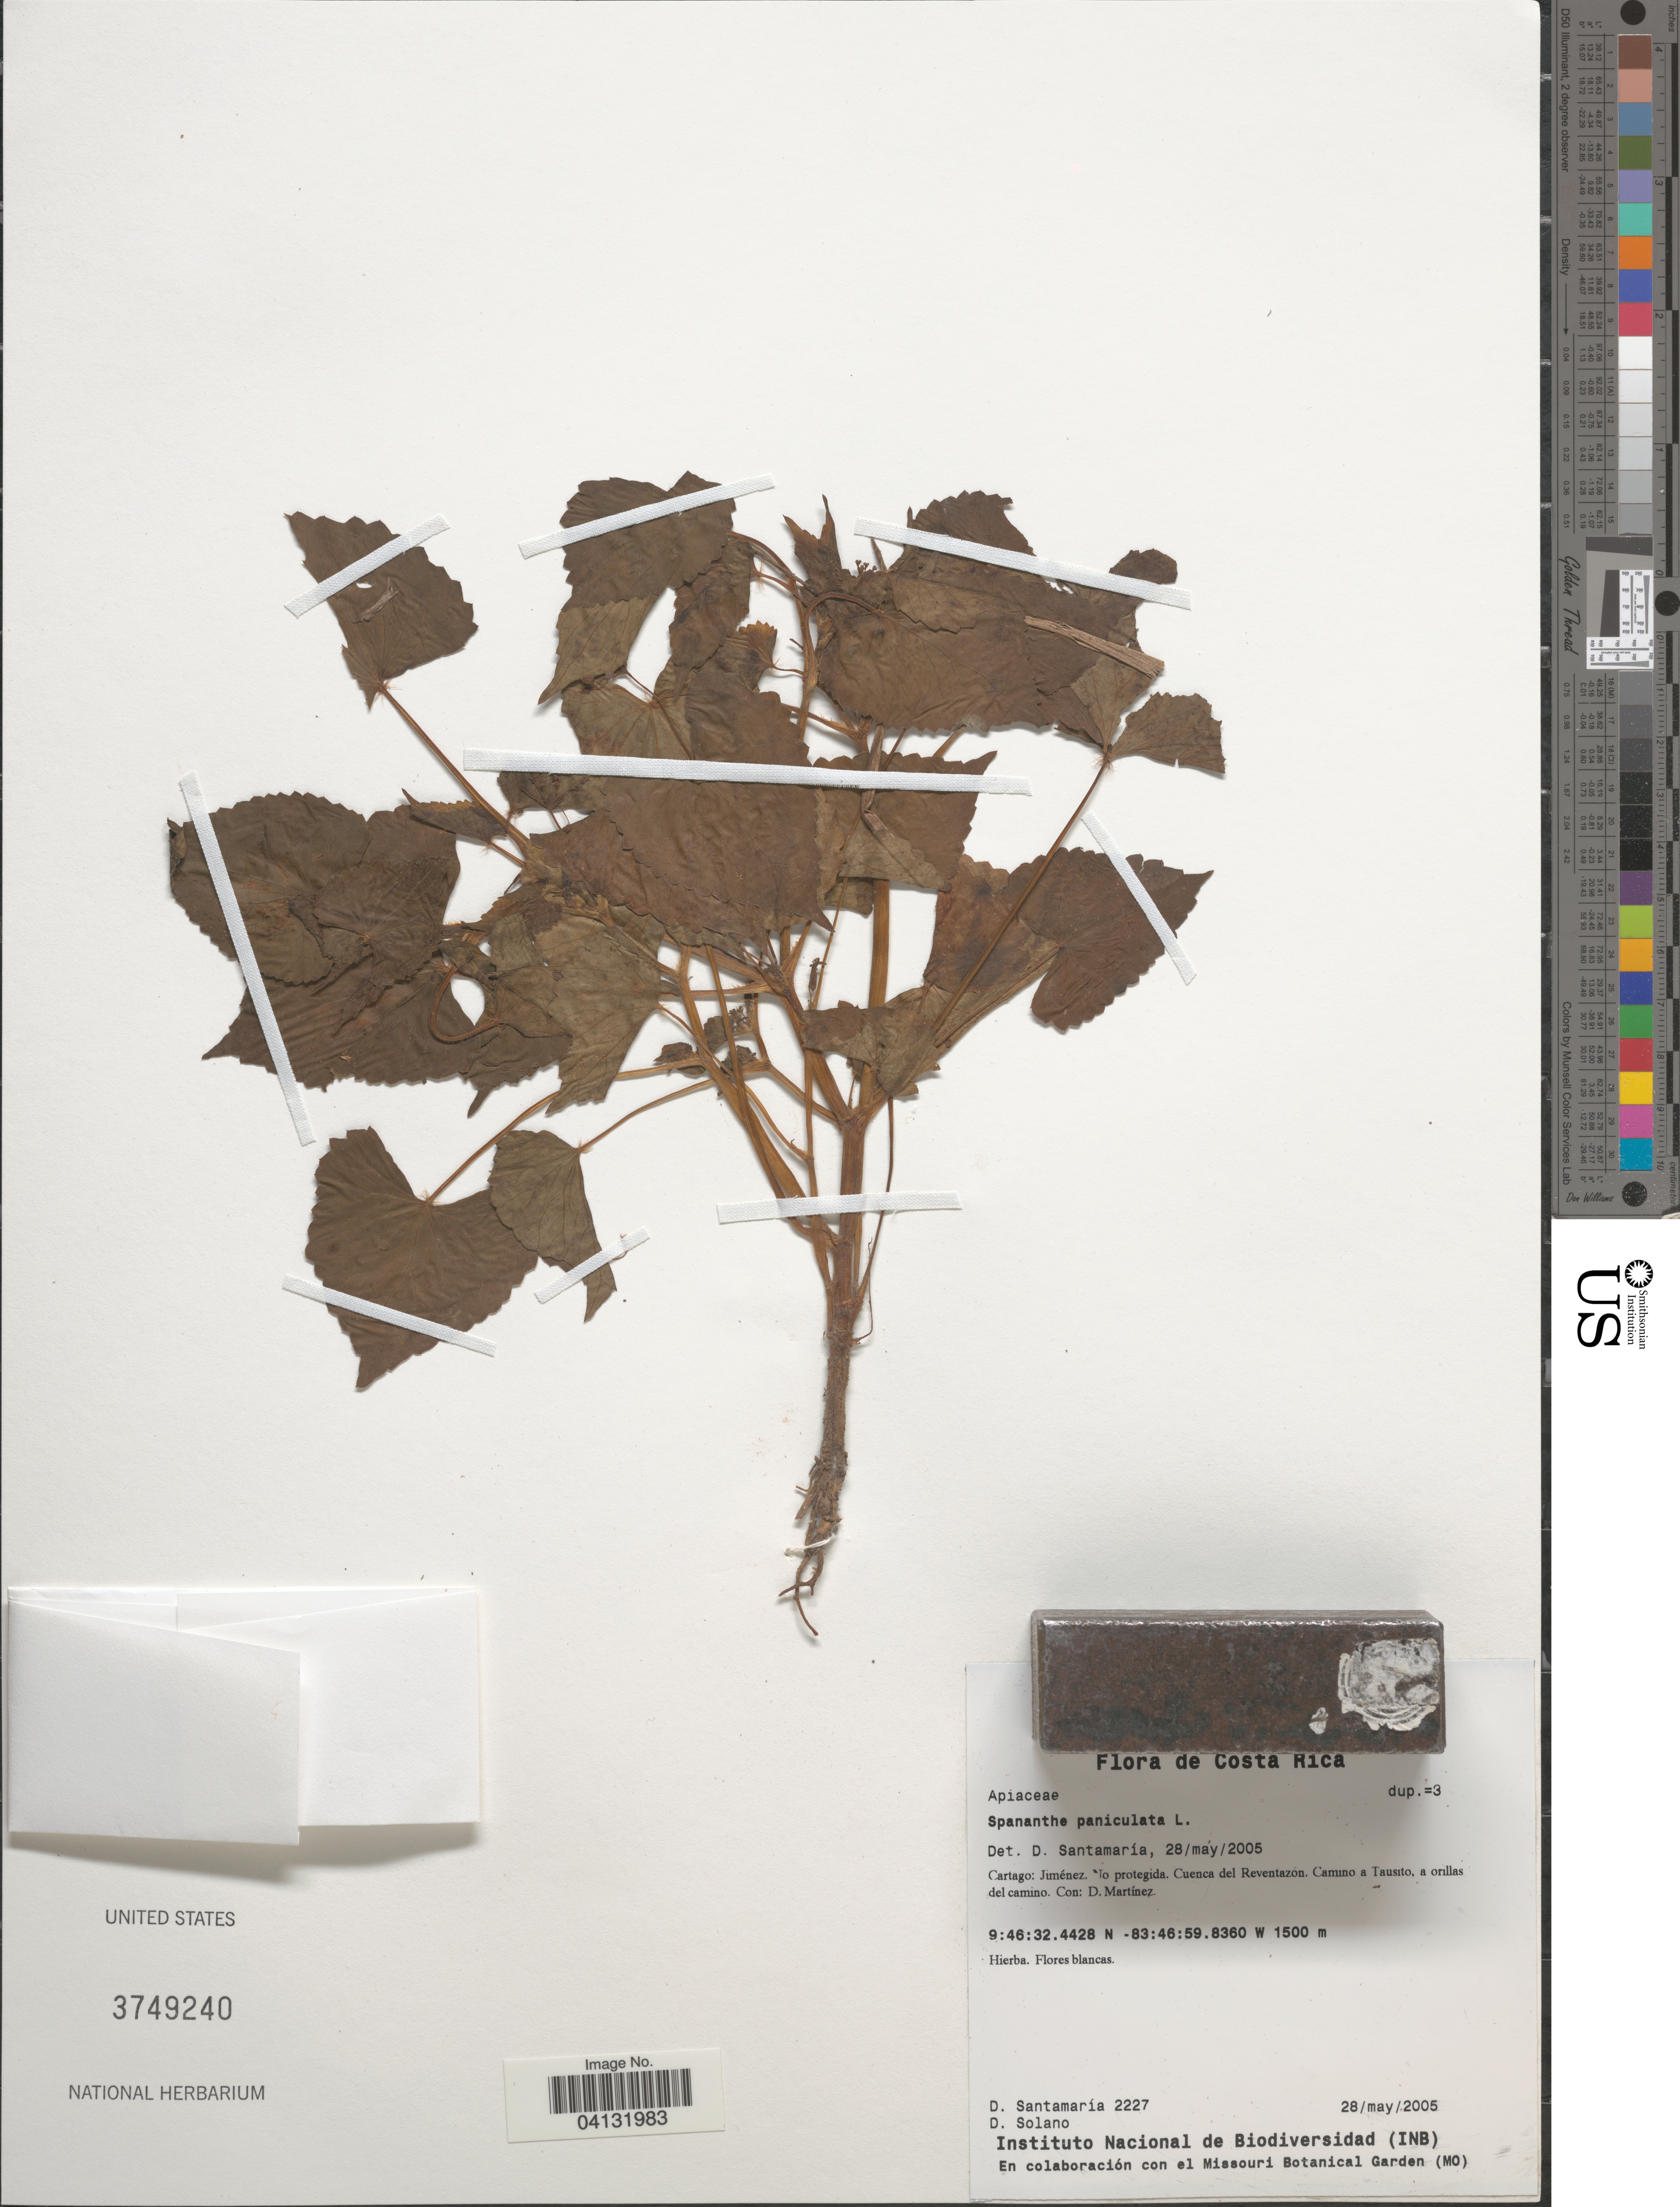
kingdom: Plantae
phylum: Tracheophyta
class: Magnoliopsida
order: Apiales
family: Apiaceae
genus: Spananthe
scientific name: Spananthe paniculata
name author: Jacq.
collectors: D. Santamaria, D. Solano & D. Martínez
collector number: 2227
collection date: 2005-05-28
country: Costa Rica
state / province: Cartago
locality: Jiménez. No protegida. Cuenca del Reventazón. Camino a Tausito, a orillas del camino.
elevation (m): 1500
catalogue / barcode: US 3749240